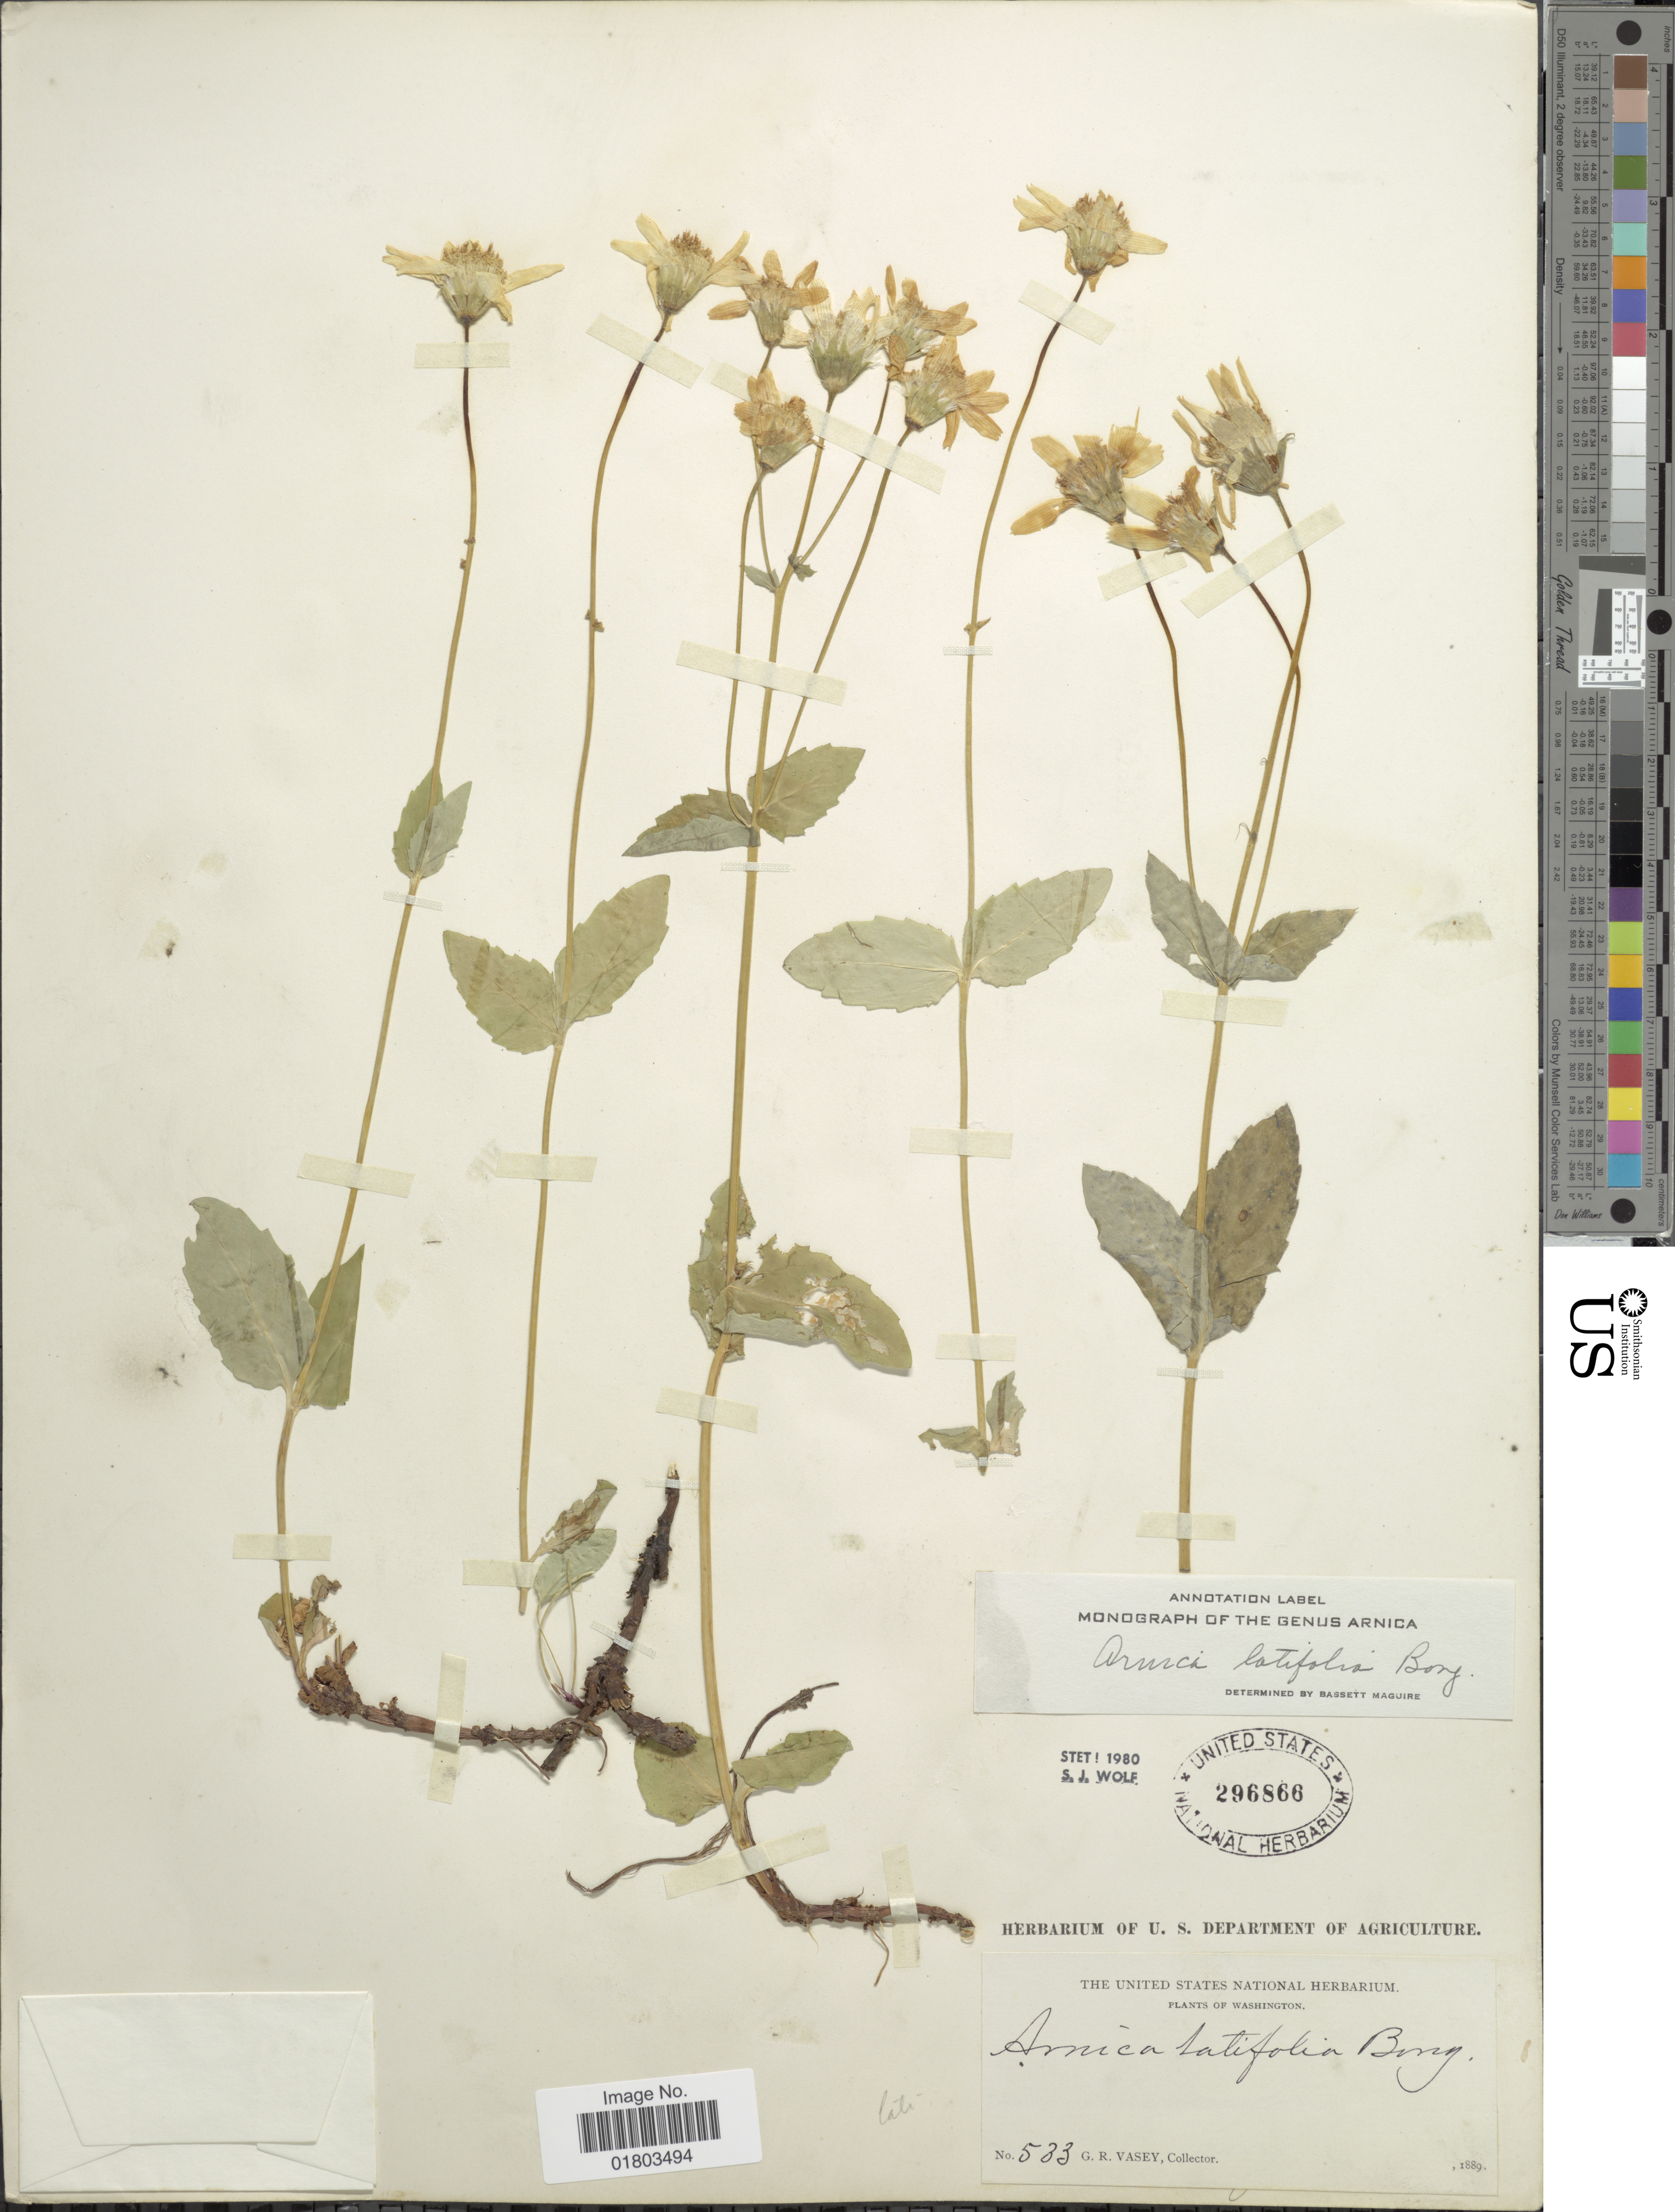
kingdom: Plantae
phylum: Tracheophyta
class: Magnoliopsida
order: Asterales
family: Asteraceae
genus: Arnica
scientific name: Arnica latifolia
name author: Bong.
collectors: G. R. Vasey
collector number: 533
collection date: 1889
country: United States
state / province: Washington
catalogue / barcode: US 296866